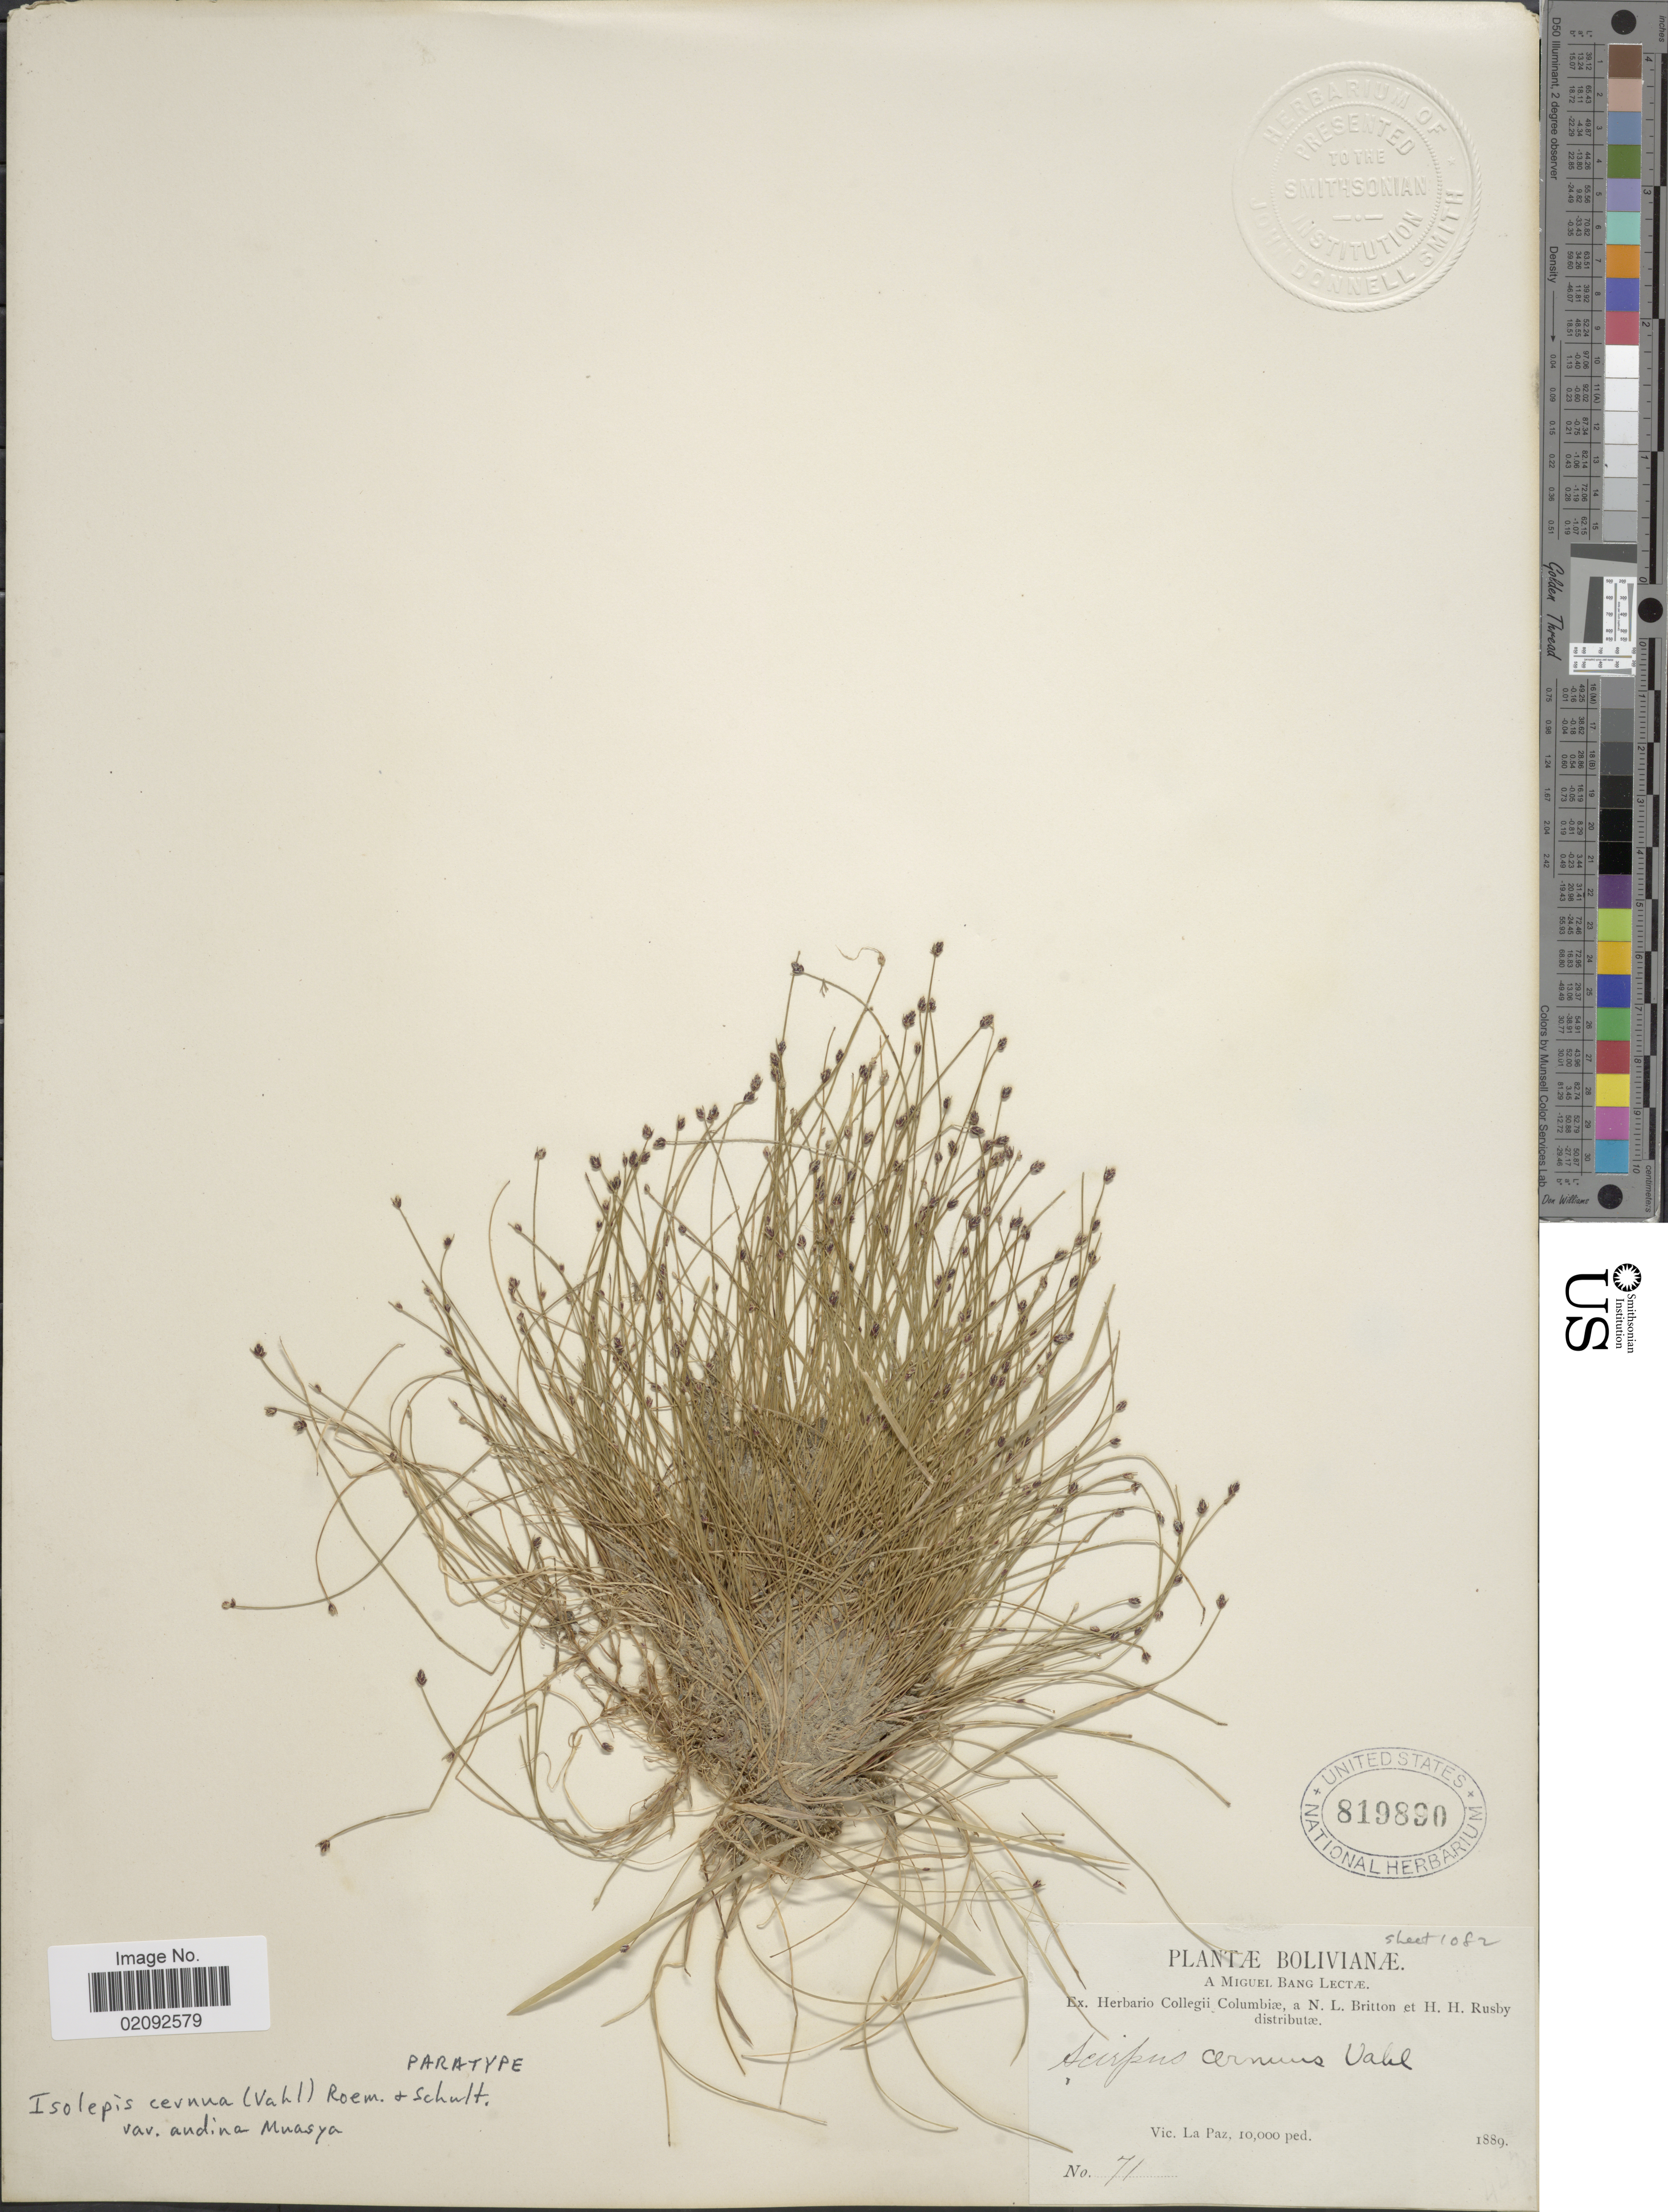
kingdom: Plantae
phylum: Tracheophyta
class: Liliopsida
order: Poales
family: Cyperaceae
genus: Isolepis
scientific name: Isolepis cernua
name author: (Vahl) Roem. & Schult.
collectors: M. Bang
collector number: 71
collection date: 1889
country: Bolivia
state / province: La Paz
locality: Vic. La Paz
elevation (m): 3048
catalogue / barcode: US 819890